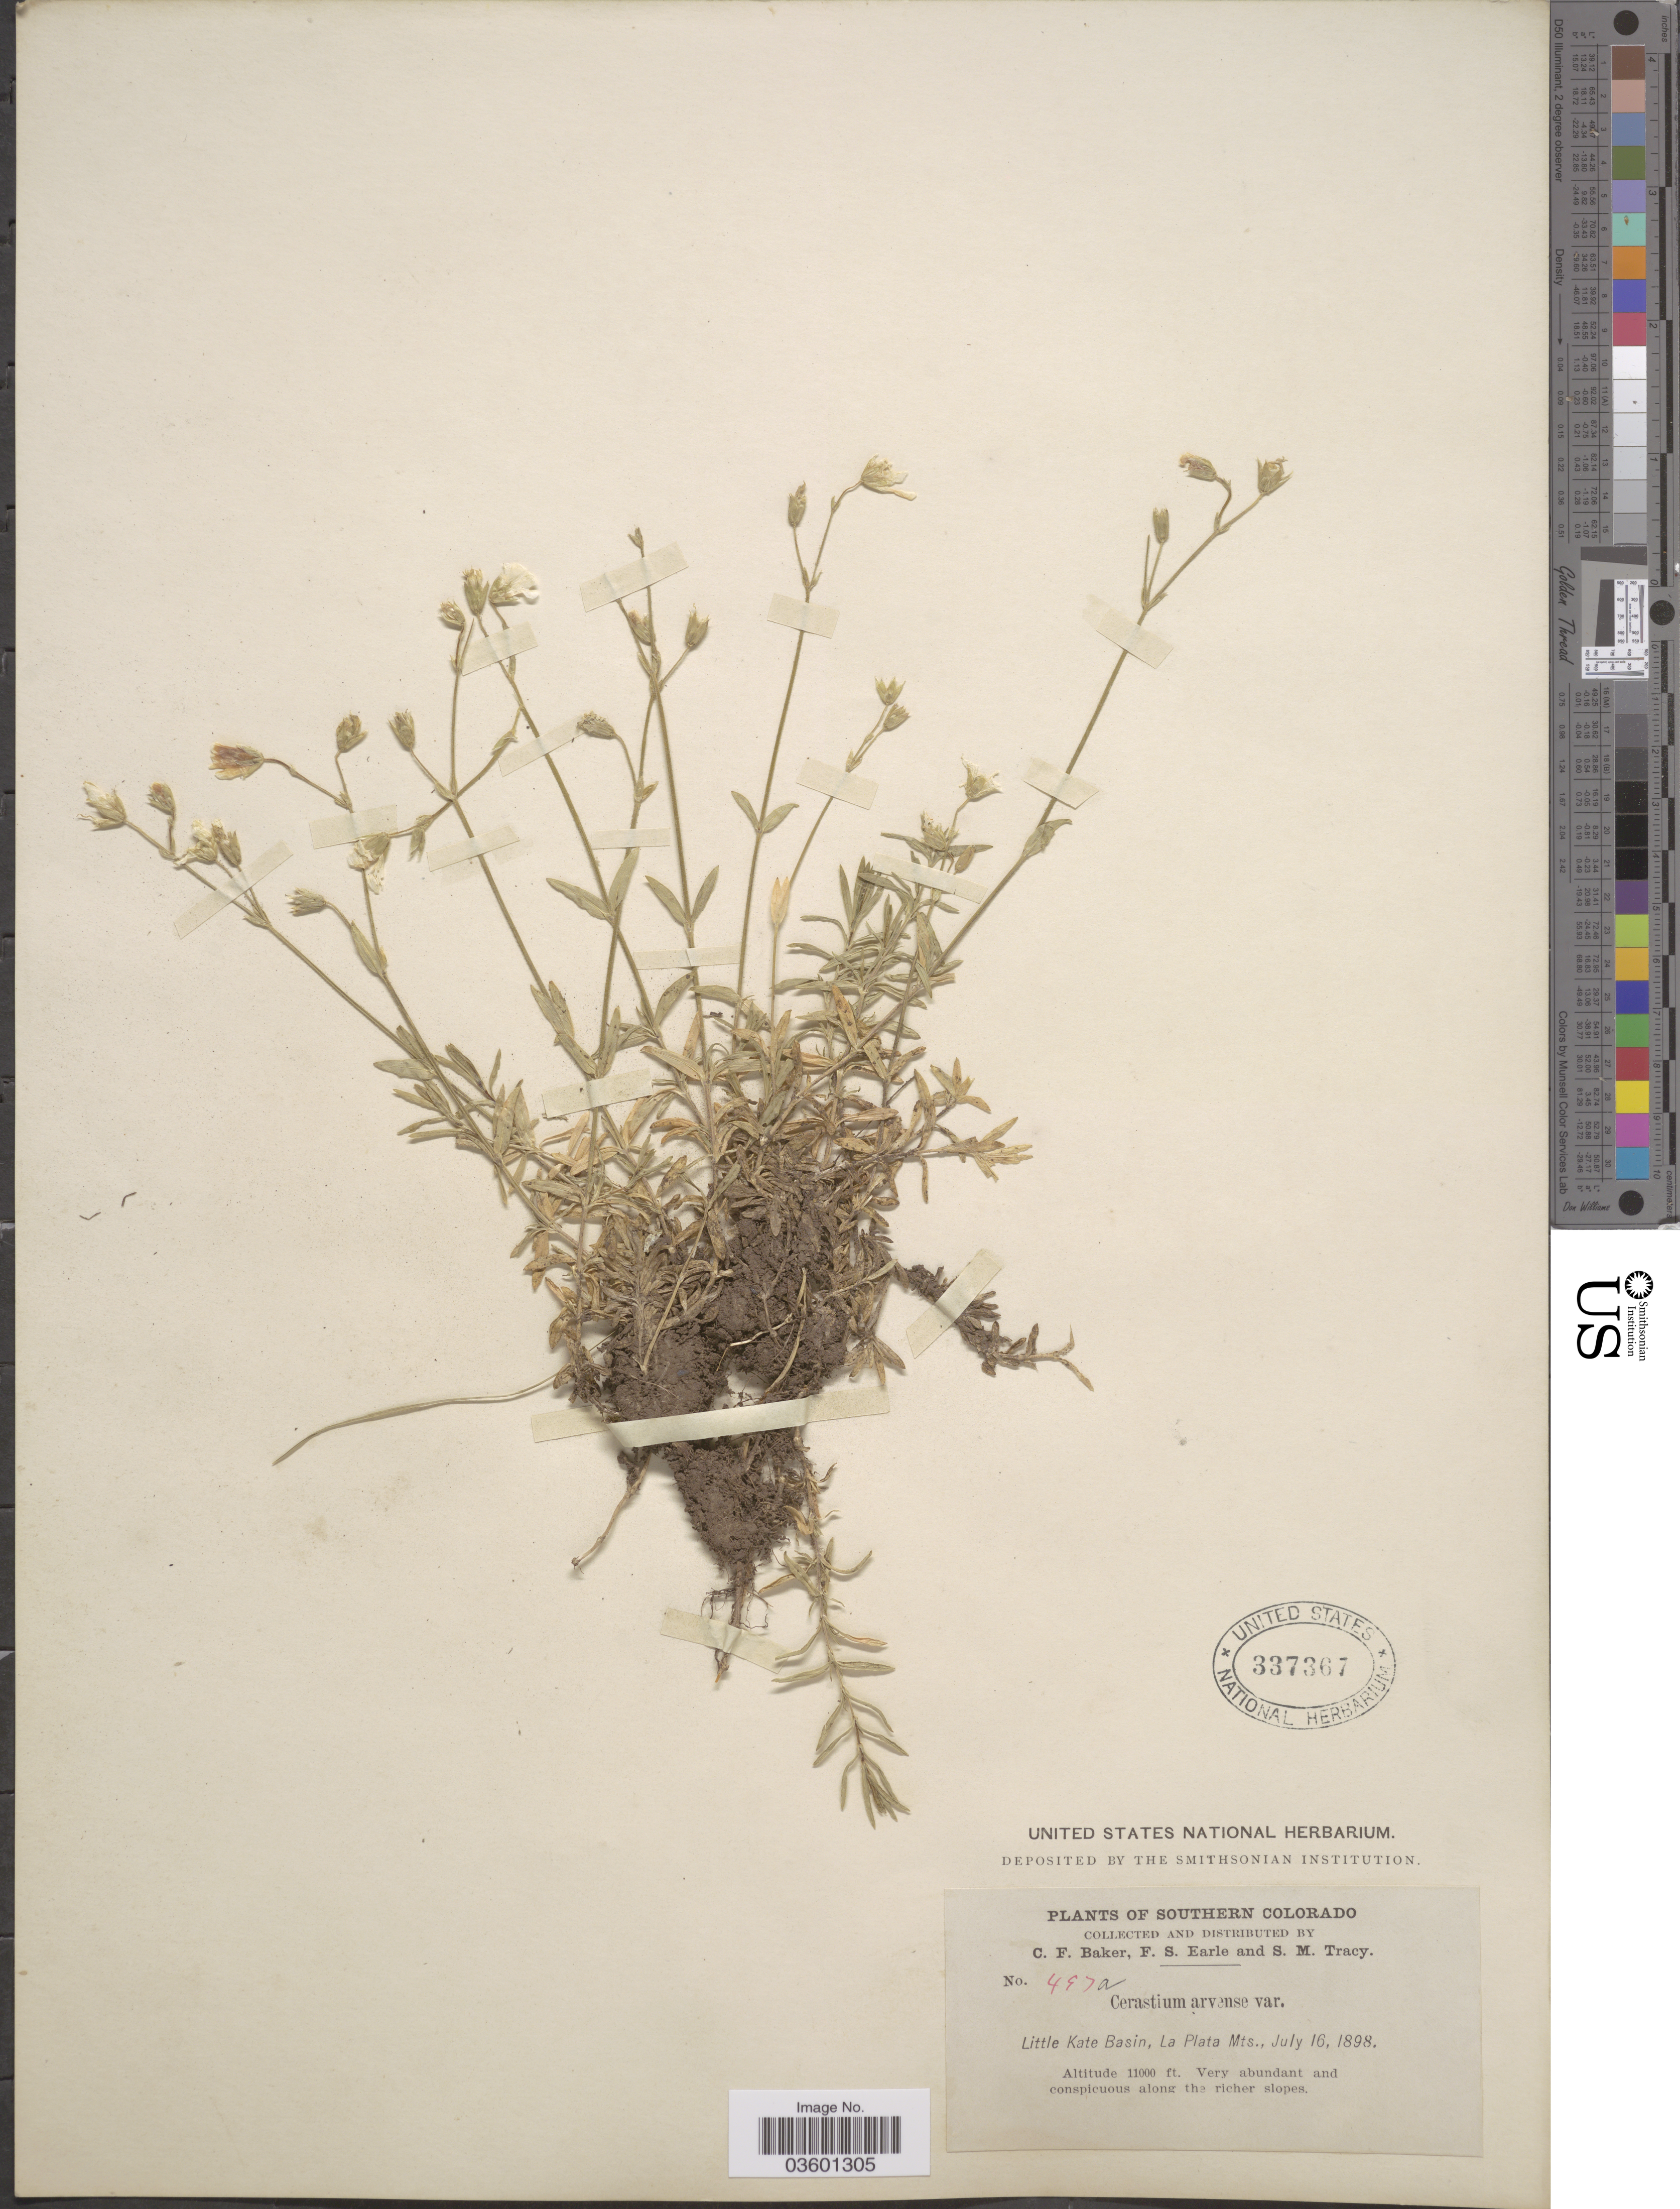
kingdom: Plantae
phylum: Tracheophyta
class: Magnoliopsida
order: Caryophyllales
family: Caryophyllaceae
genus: Cerastium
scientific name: Cerastium arvense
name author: L.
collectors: C. F. Baker, F. S. Earle & S. M. Tracy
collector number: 497a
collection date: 1898-07-16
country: United States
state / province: Colorado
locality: Southern Colorado. Little Kate Basin, La Plata Mts.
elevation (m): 3353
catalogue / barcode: US 337367